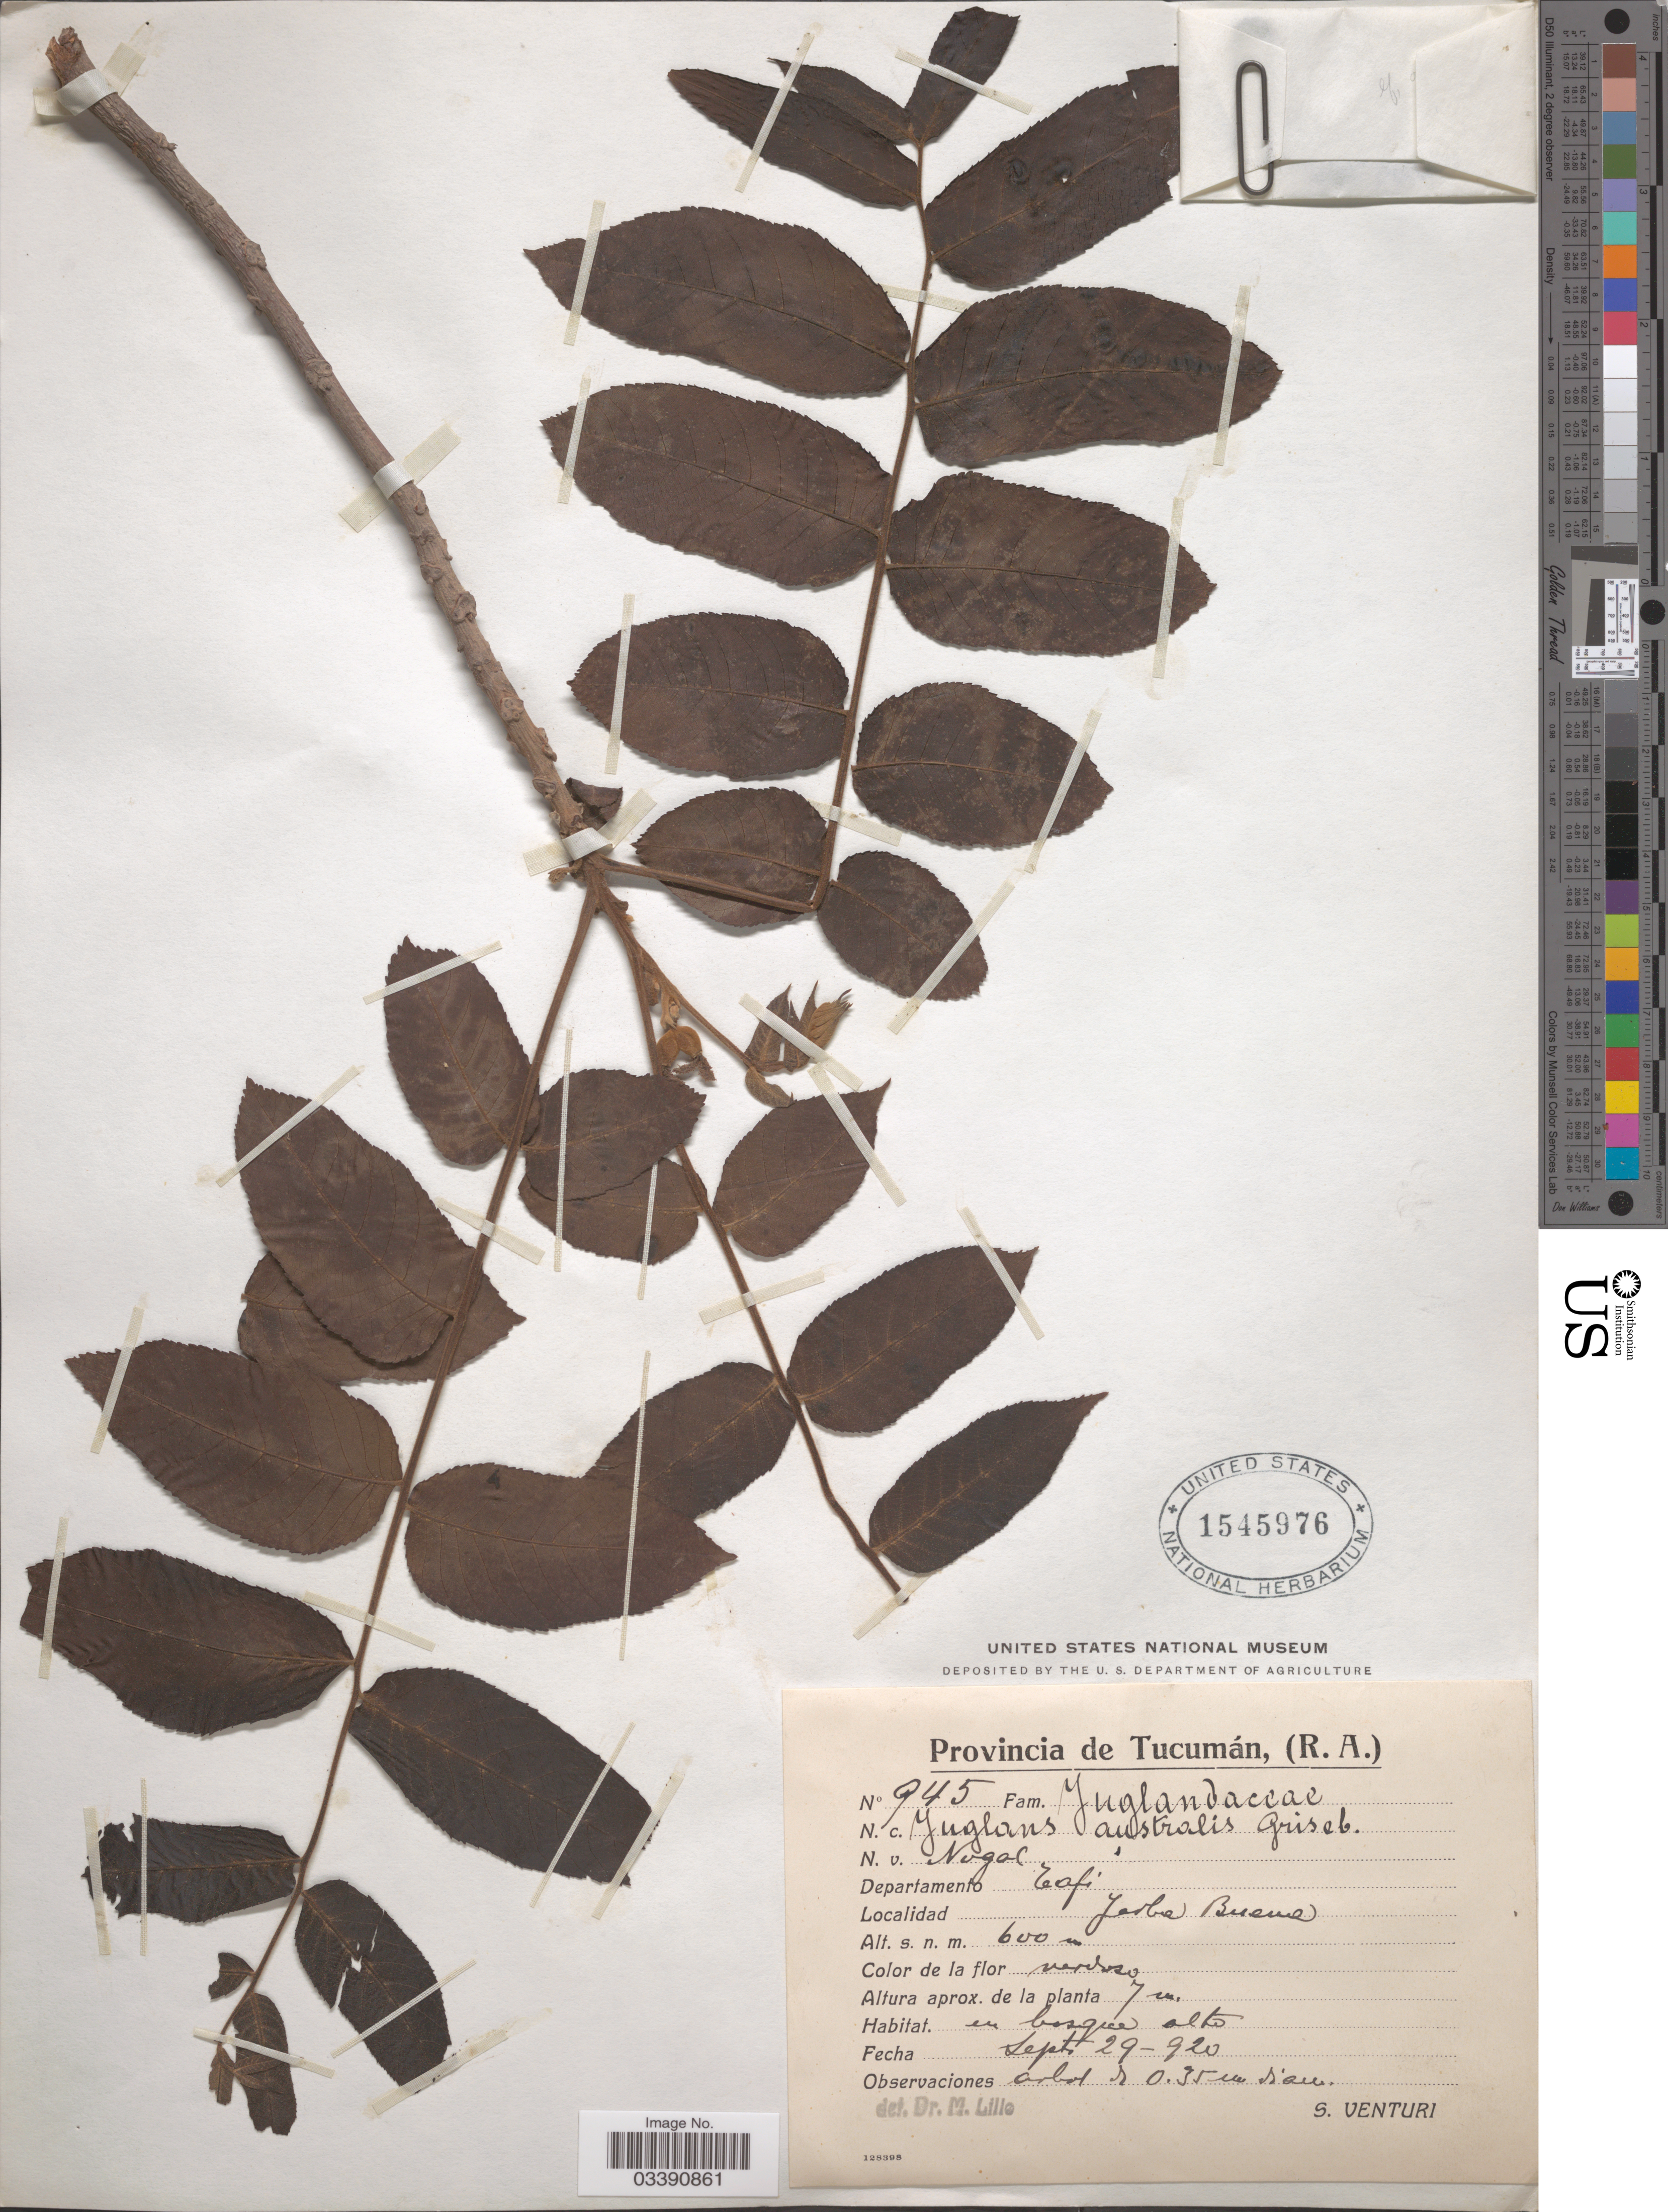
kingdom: Plantae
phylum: Tracheophyta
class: Magnoliopsida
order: Fagales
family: Juglandaceae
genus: Juglans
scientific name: Juglans australis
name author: Griseb.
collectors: S. Venturi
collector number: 945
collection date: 1920-09-29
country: Argentina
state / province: Tucuman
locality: Departamento Tafi. Yerba Buena.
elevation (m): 600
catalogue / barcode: US 1545976